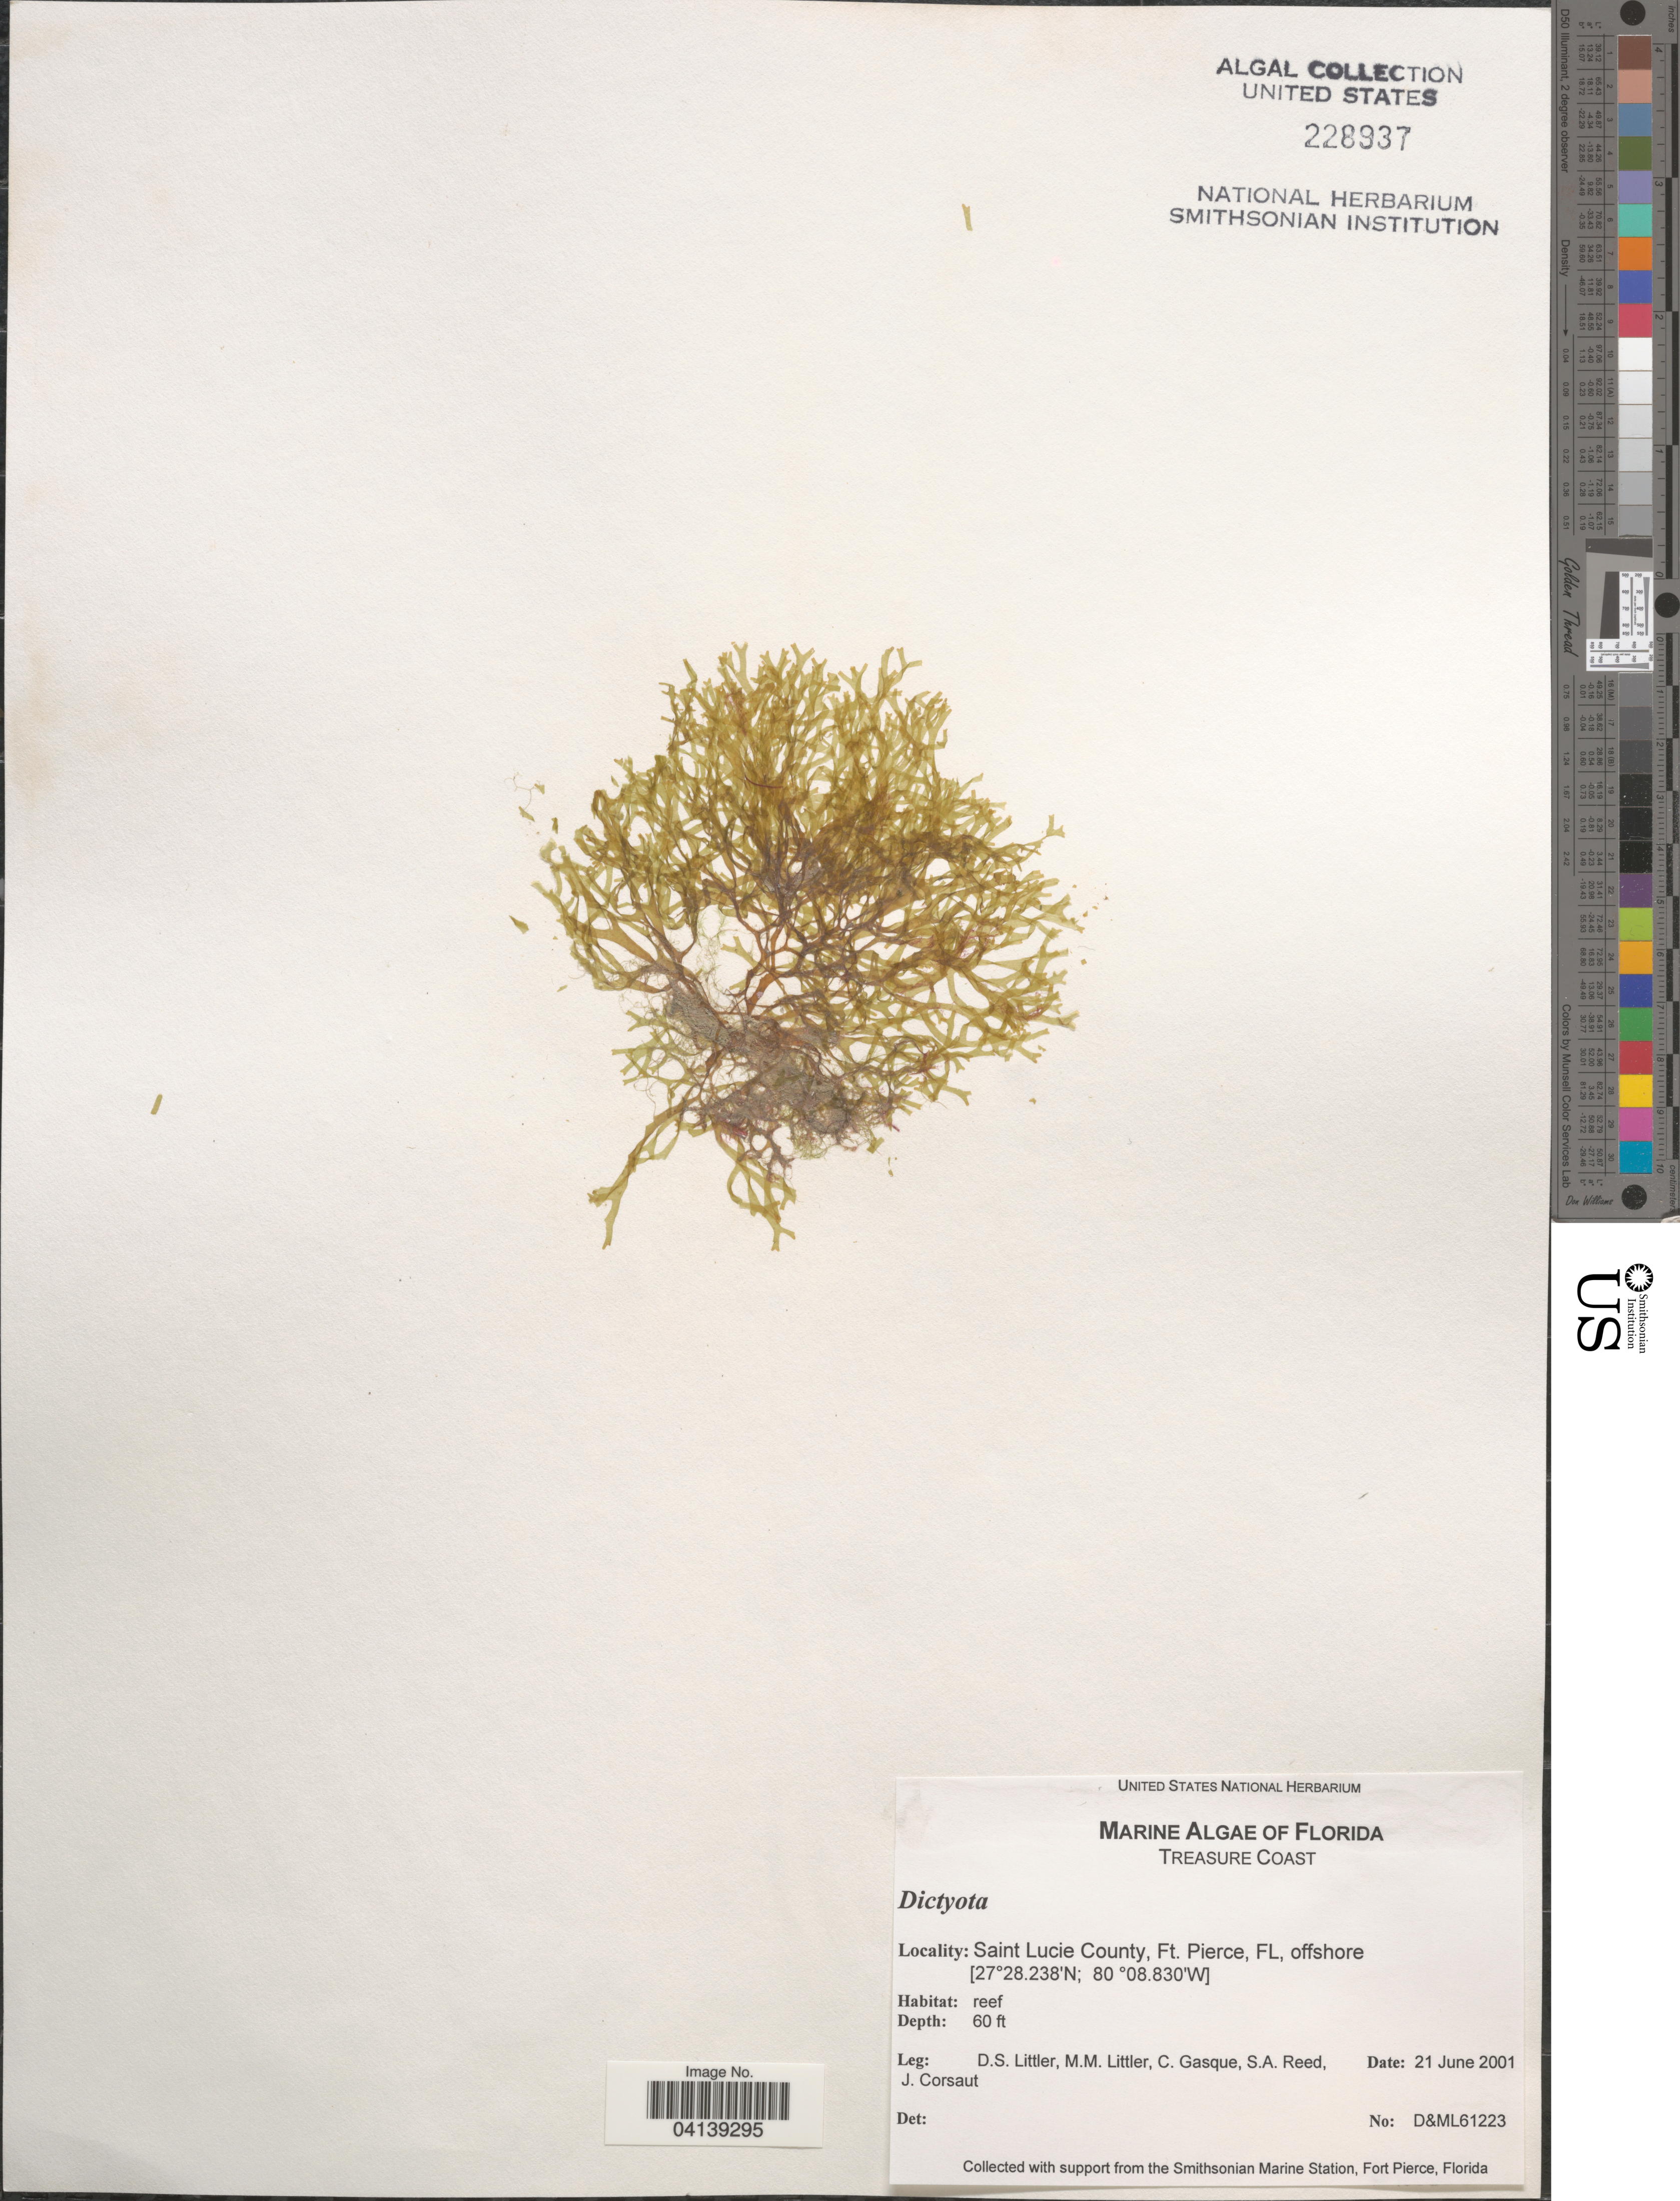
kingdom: Chromista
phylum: Ochrophyta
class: Phaeophyceae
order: Dictyotales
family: Dictyotaceae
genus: Dictyota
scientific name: Dictyota sp.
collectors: D. S. Littler, C. Gasque, S. Reed & J. Corsaut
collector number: D&ML61223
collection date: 2001-06-21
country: United States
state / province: Florida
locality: Treasure Coast. Saint Lucie County, Ft. Pierce, offshore.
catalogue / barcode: US 228937